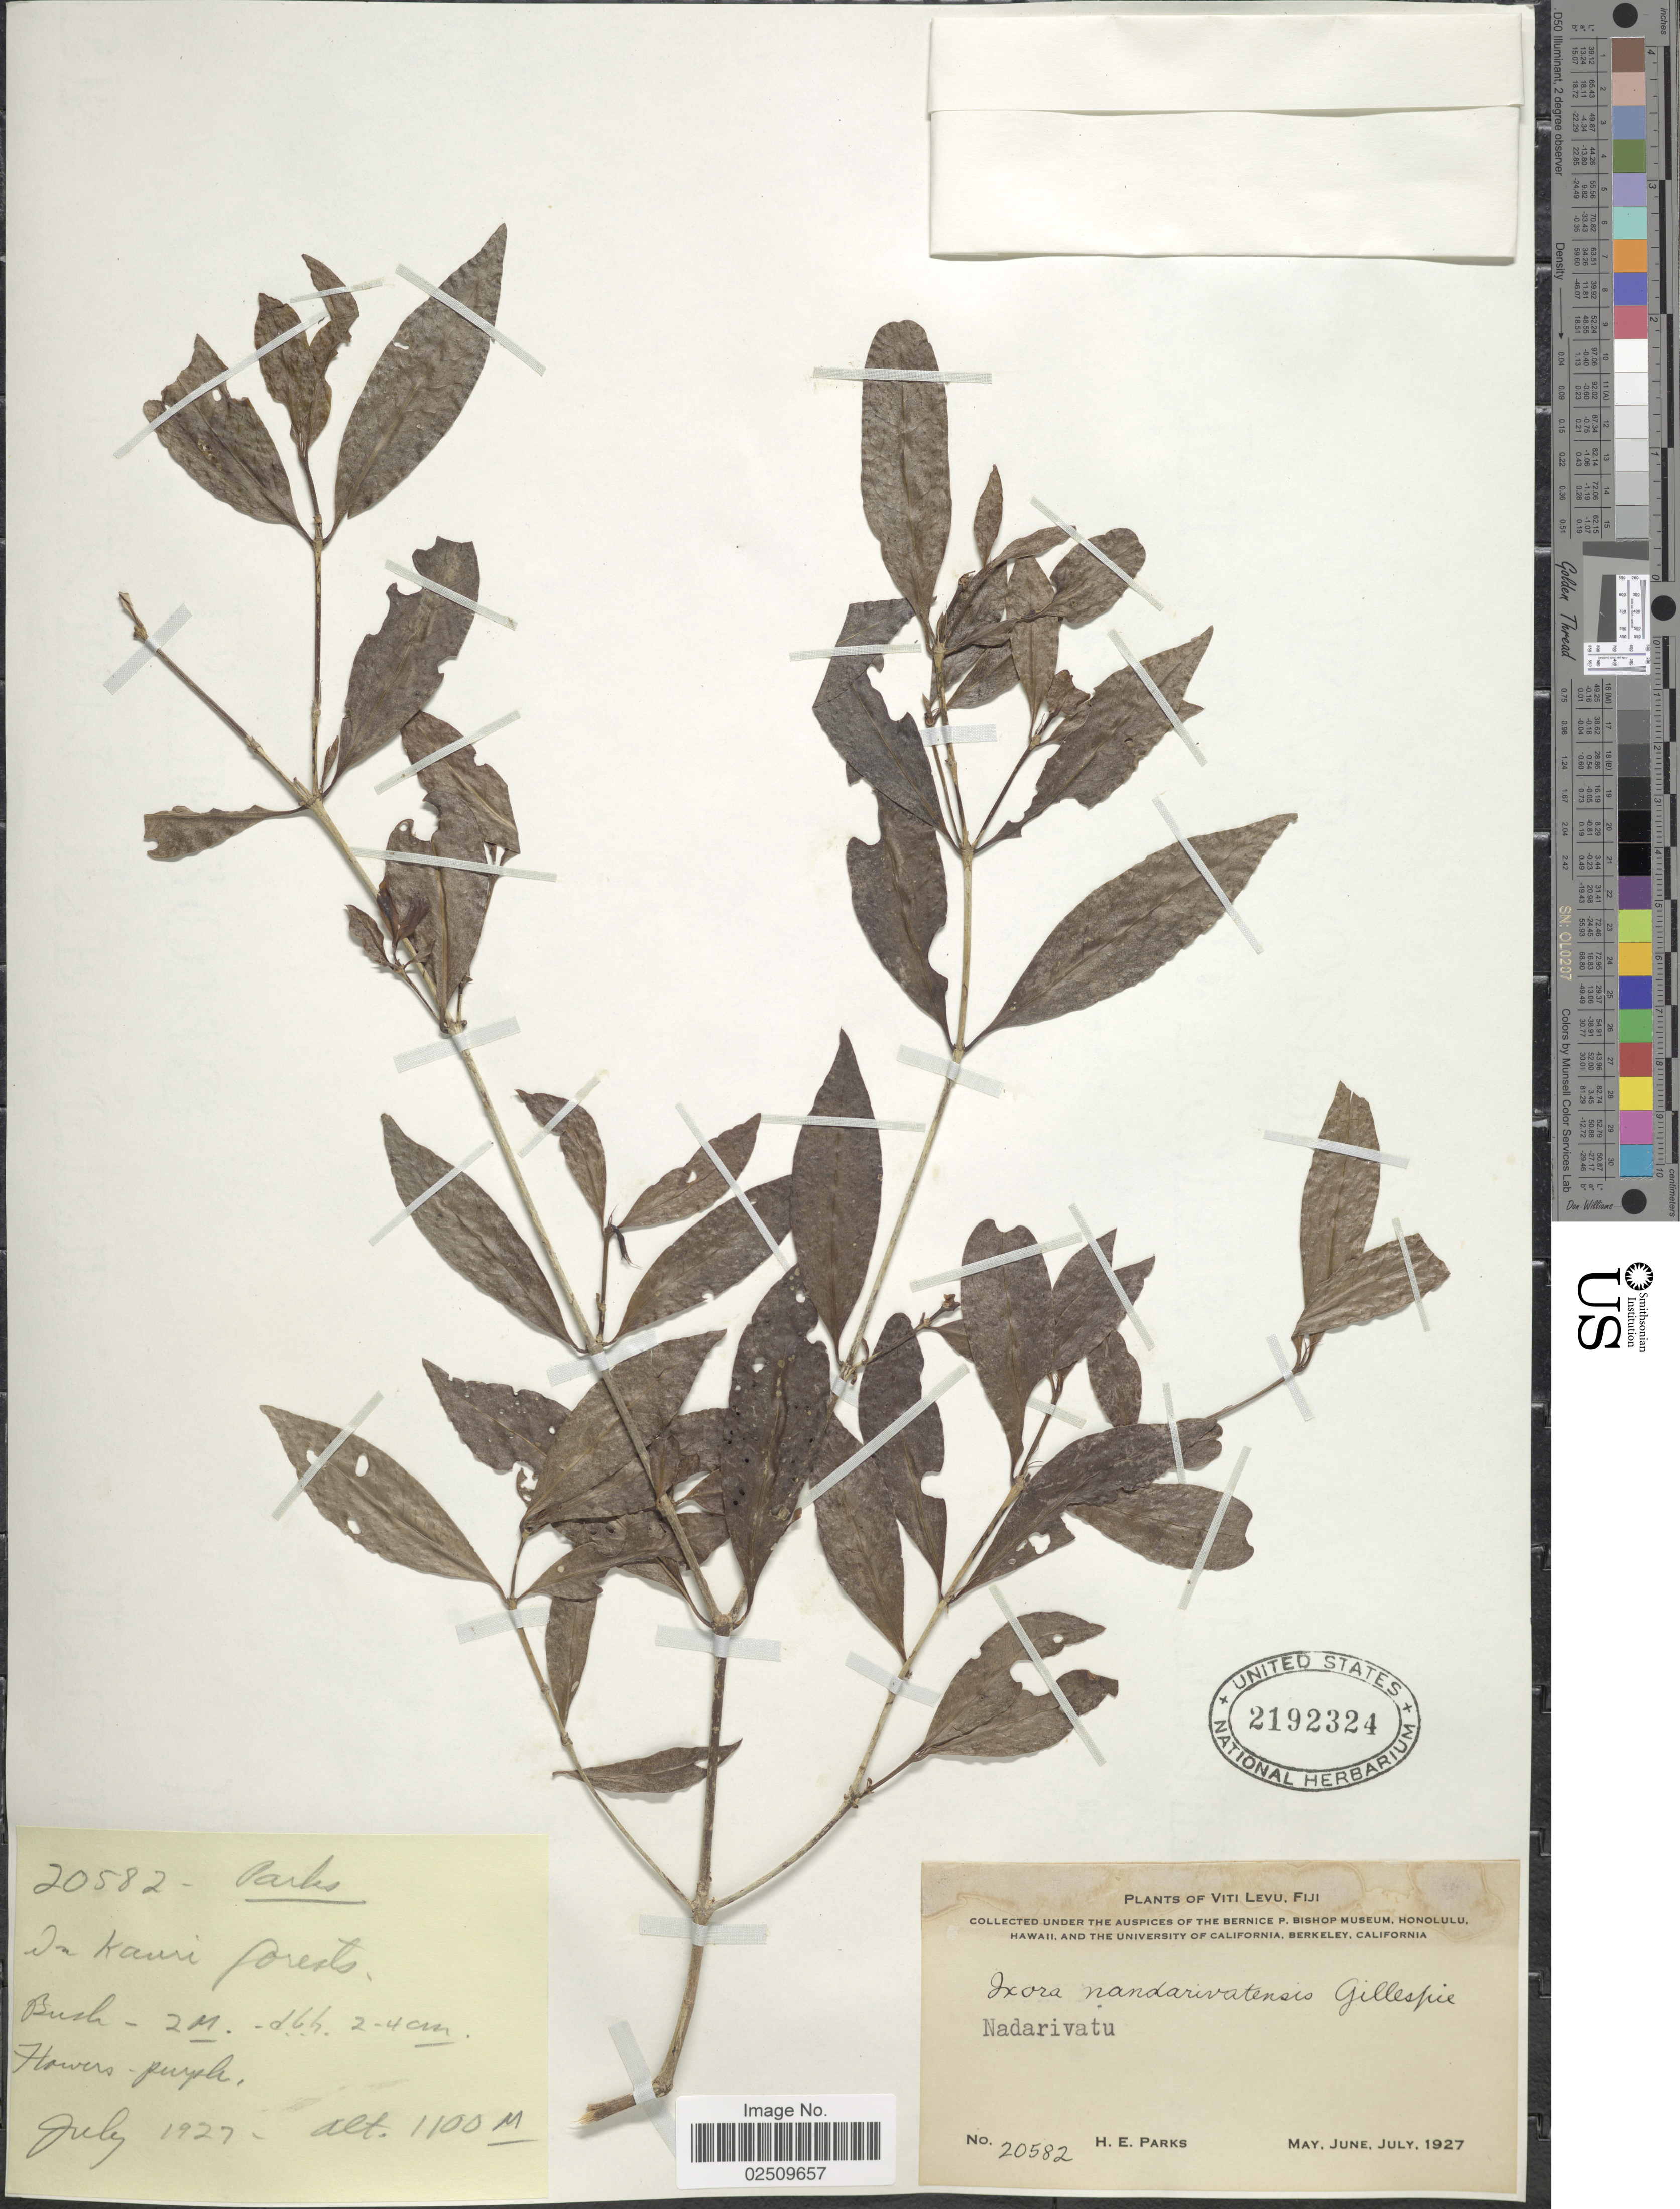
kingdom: Plantae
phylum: Tracheophyta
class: Magnoliopsida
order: Gentianales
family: Rubiaceae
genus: Ixora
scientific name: Ixora nandarivatensis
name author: Gillespie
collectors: H. E. Parks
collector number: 20582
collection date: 1927-07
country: Fiji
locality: Viti Levu, Nadarivatu, In Kauri forest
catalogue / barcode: US 2192324